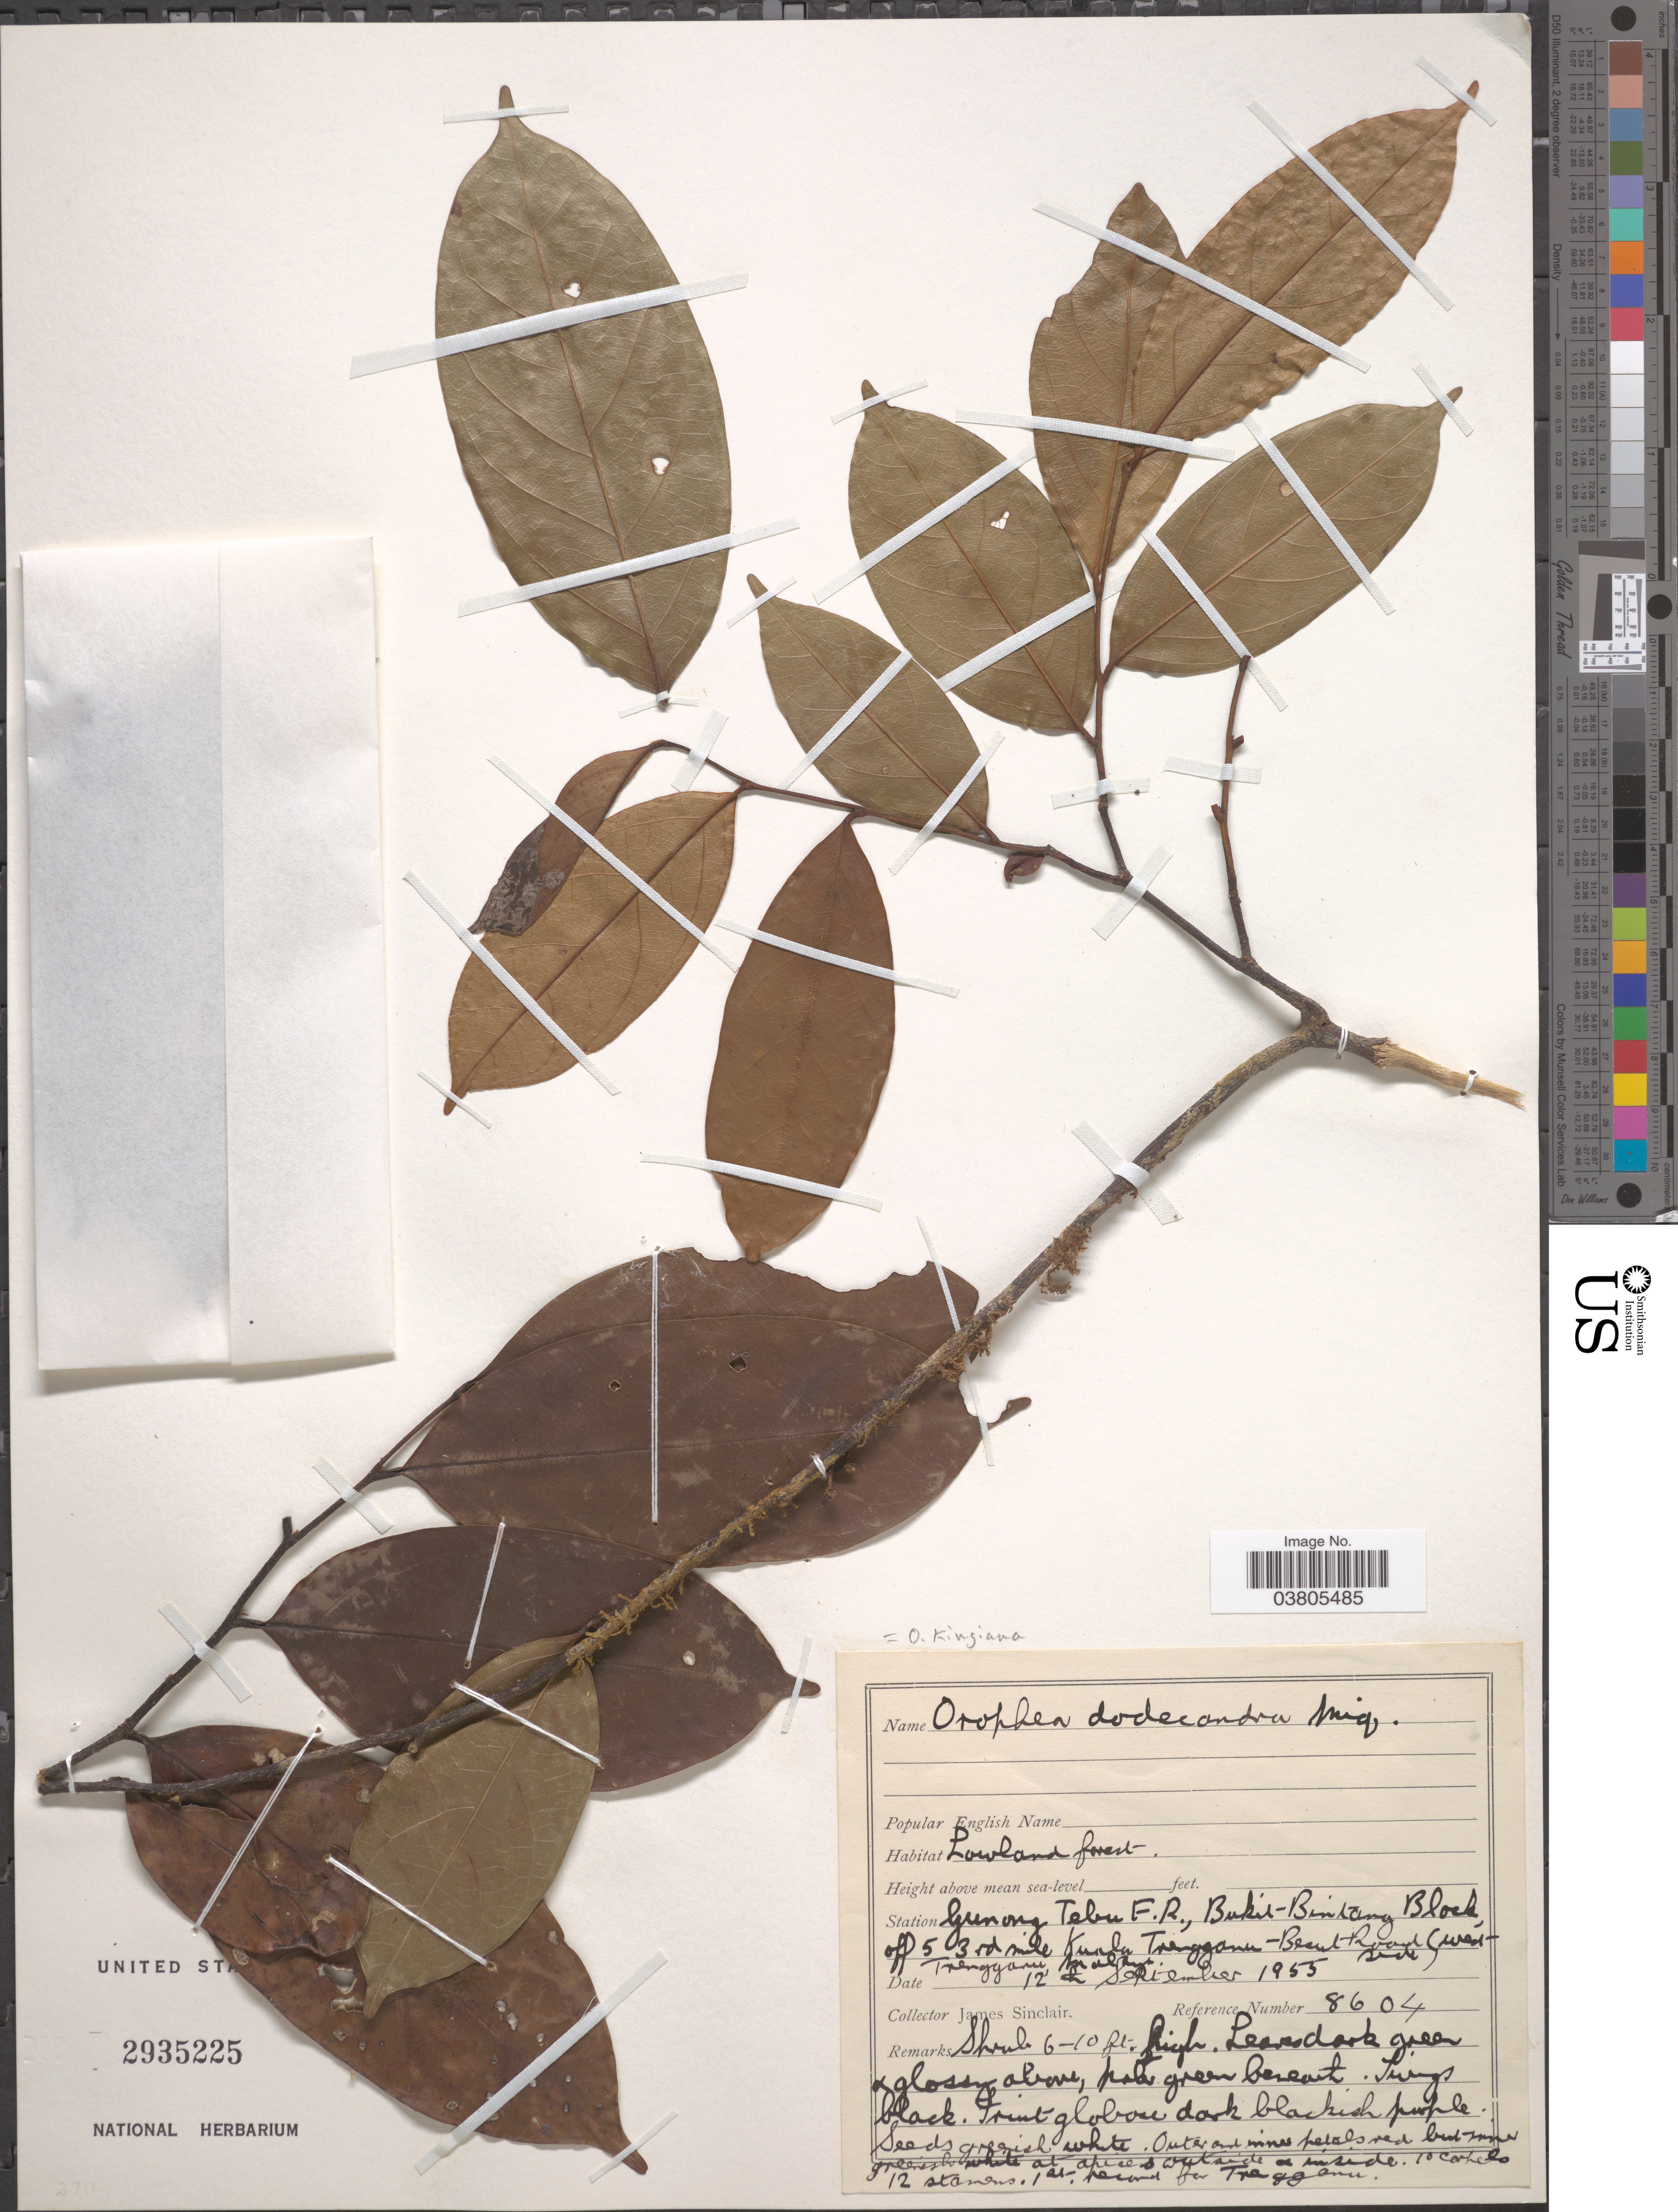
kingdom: Plantae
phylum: Tracheophyta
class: Magnoliopsida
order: Magnoliales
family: Annonaceae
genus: Orophea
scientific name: Orophea kingiana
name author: Leonardia & Kessler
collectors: J. Sinclair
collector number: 8604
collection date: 1955-09-12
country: Malaysia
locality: Station Gunong Tebu F.R., Bukit-Bintang Block, off 5 3rd mile Kunla Tregganu-Besut Road (West Trengganu, Malaya).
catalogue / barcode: US 2935225